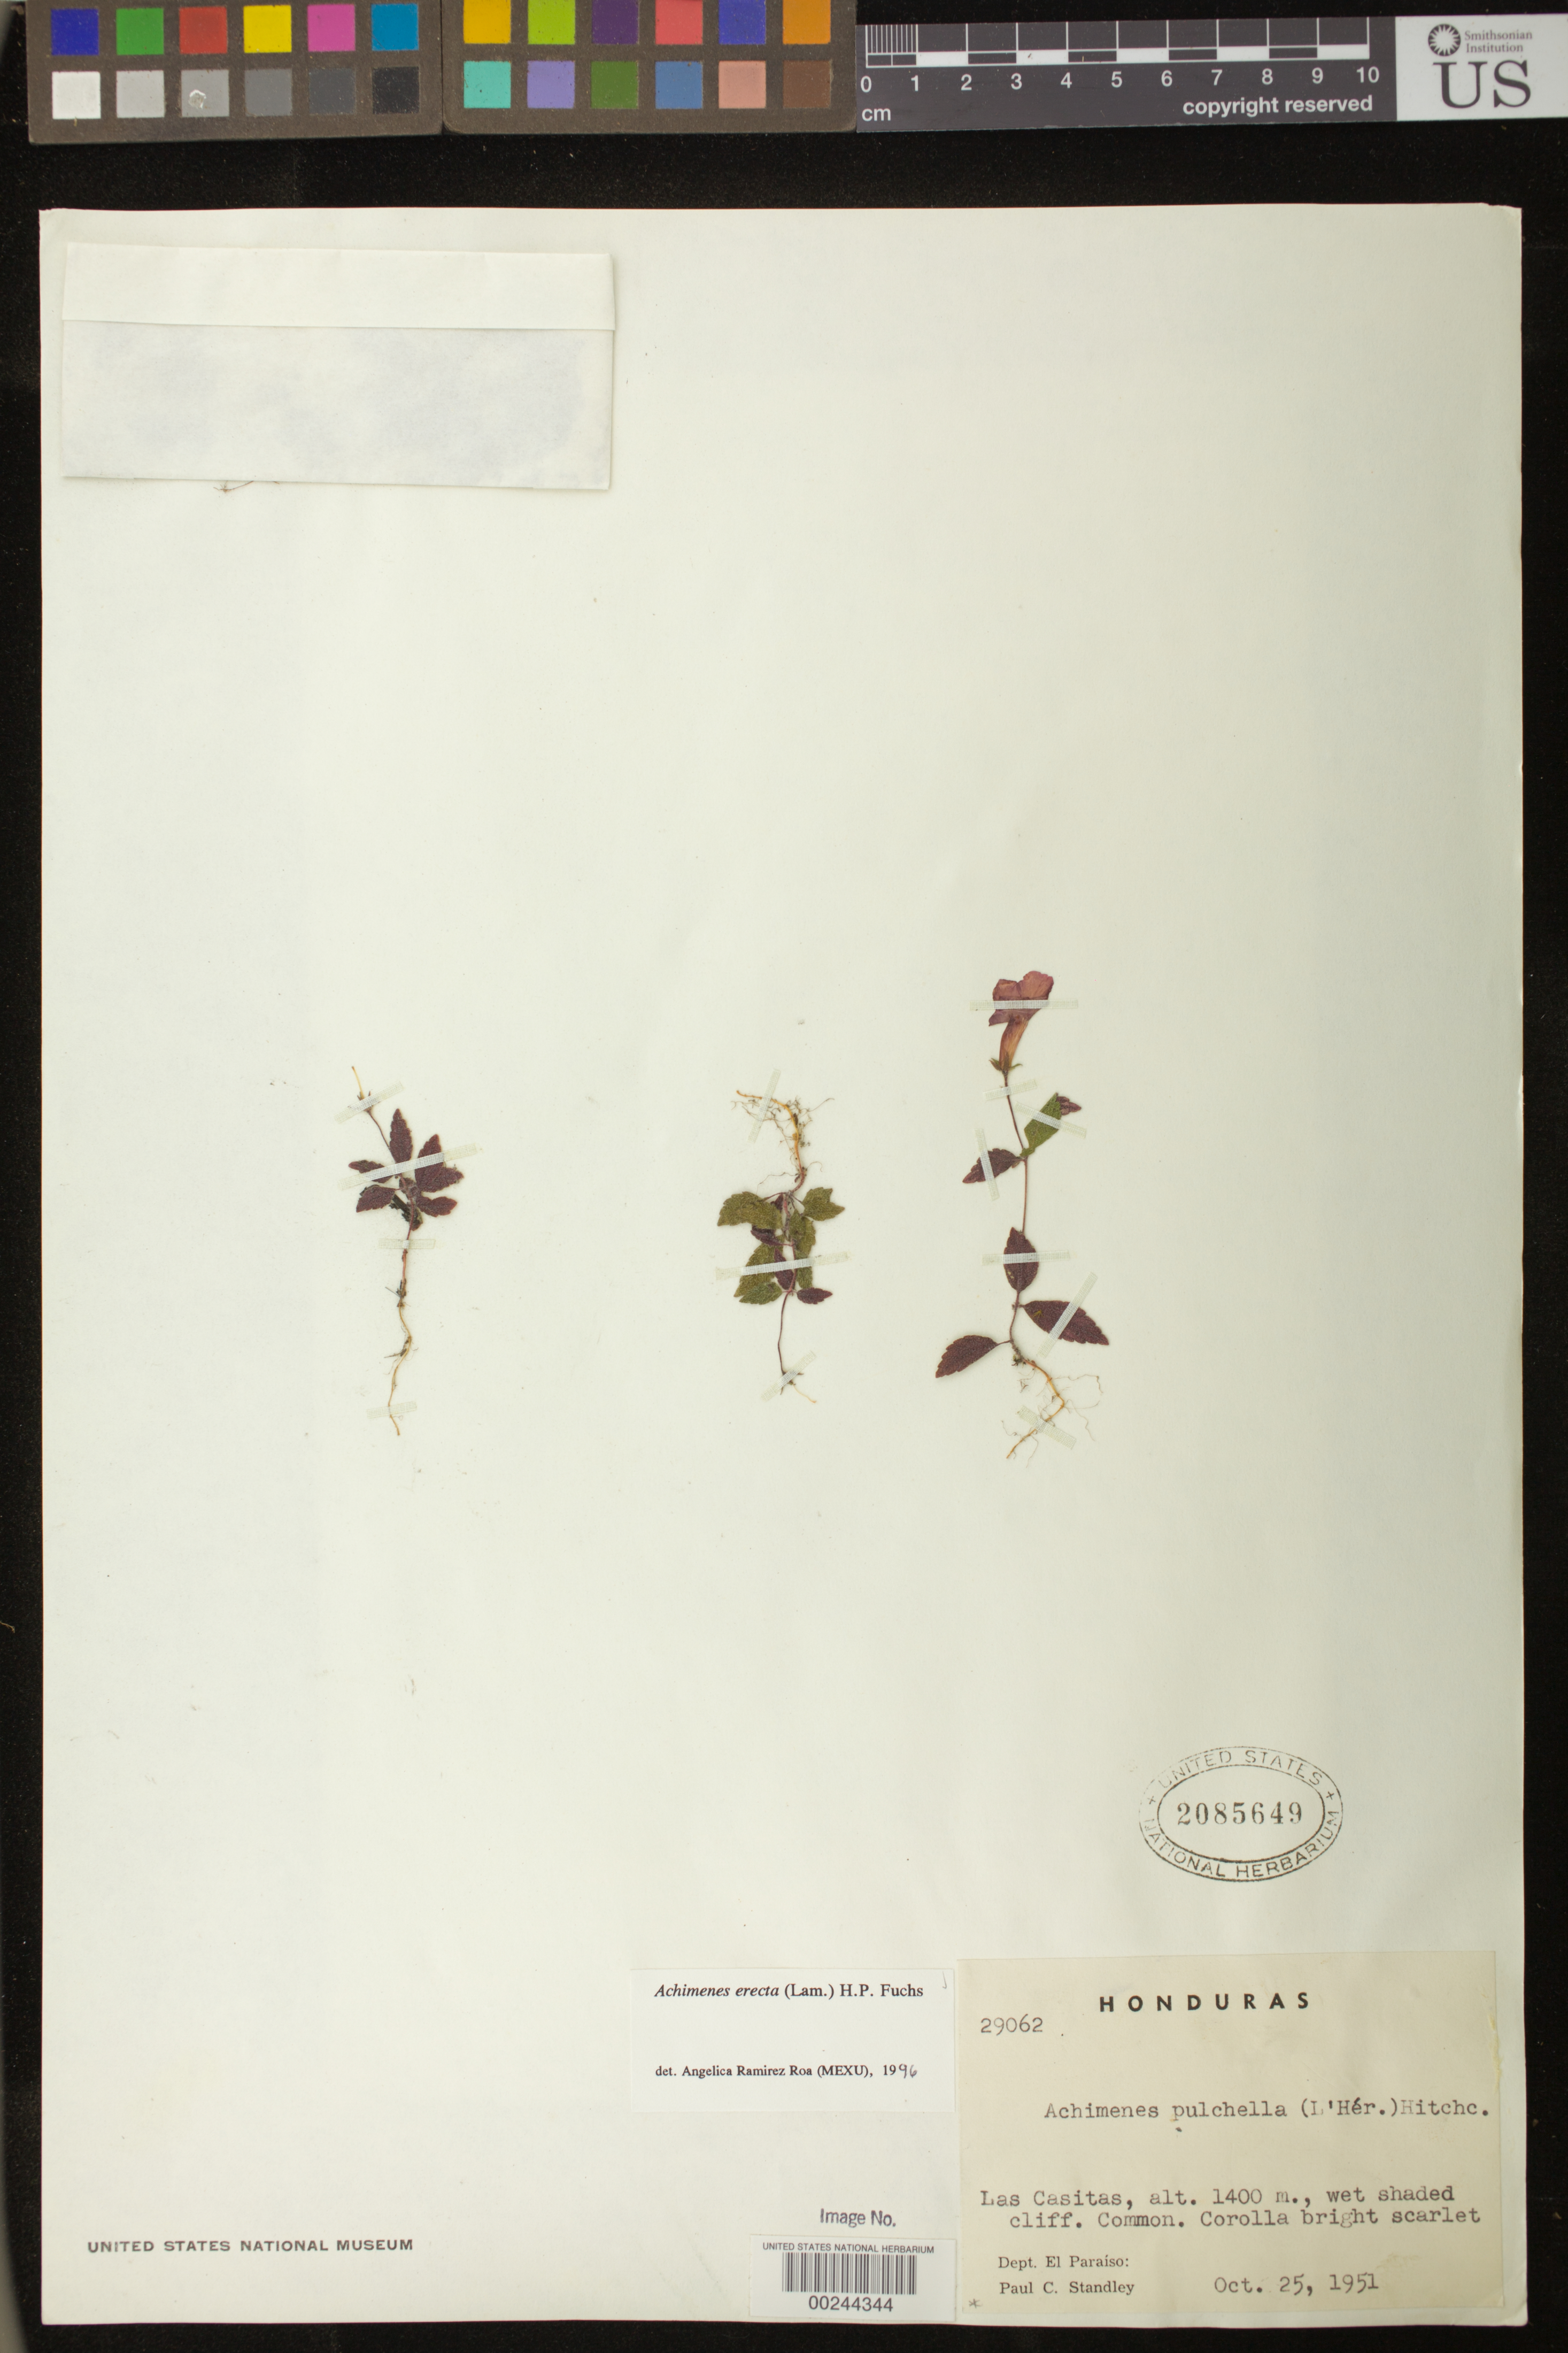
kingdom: Plantae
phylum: Tracheophyta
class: Magnoliopsida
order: Lamiales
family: Gesneriaceae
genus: Achimenes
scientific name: Achimenes erecta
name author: (Lam.) H.P. Fuchs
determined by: Skog, Laurence E.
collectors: P. C. Standley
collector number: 29062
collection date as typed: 25 Oct 1951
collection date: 1951-10-25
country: Honduras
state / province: El Paraíso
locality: Las Casitas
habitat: Wet shaded cliff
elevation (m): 1400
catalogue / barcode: US 2085649